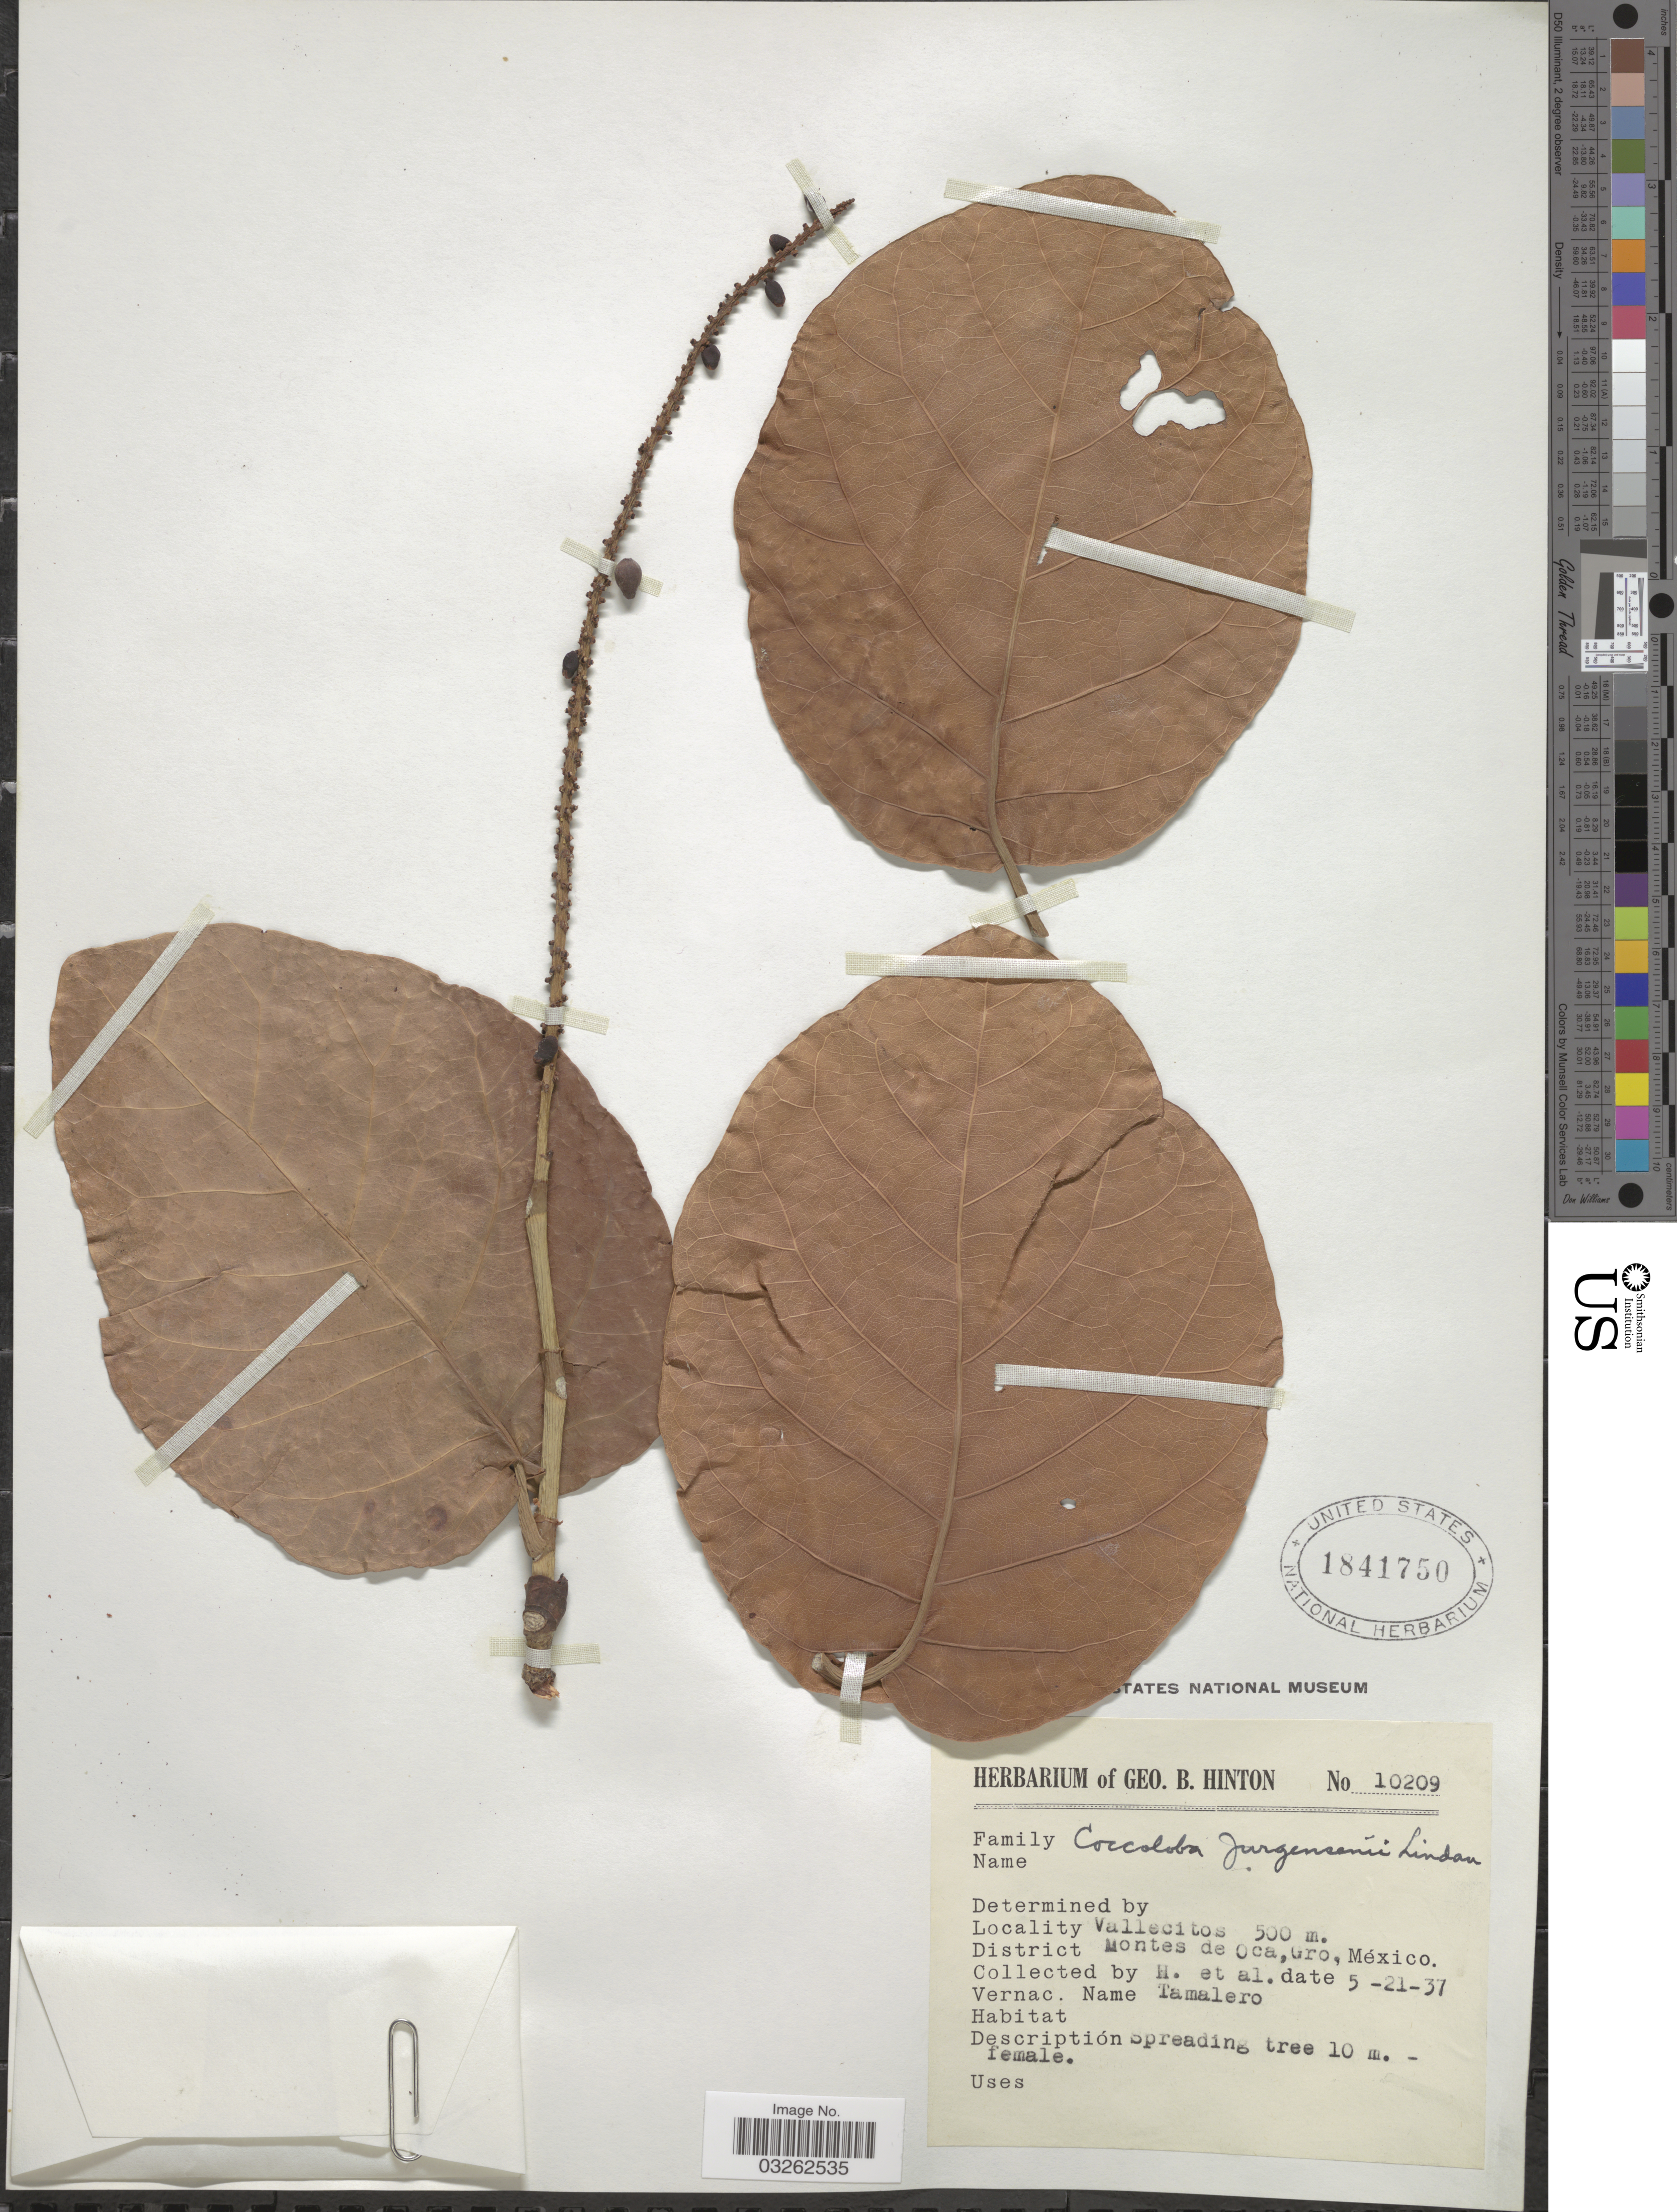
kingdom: Plantae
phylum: Tracheophyta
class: Magnoliopsida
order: Caryophyllales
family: Polygonaceae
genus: Coccoloba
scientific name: Coccoloba barbadensis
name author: Jacq.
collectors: G. B. Hinton & et al.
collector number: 10209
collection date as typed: Transcribed d/m/y: 21/5/37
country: Mexico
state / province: Guerrero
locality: Vallecitos. District Montes de Oca.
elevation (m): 500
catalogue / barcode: US 1841750